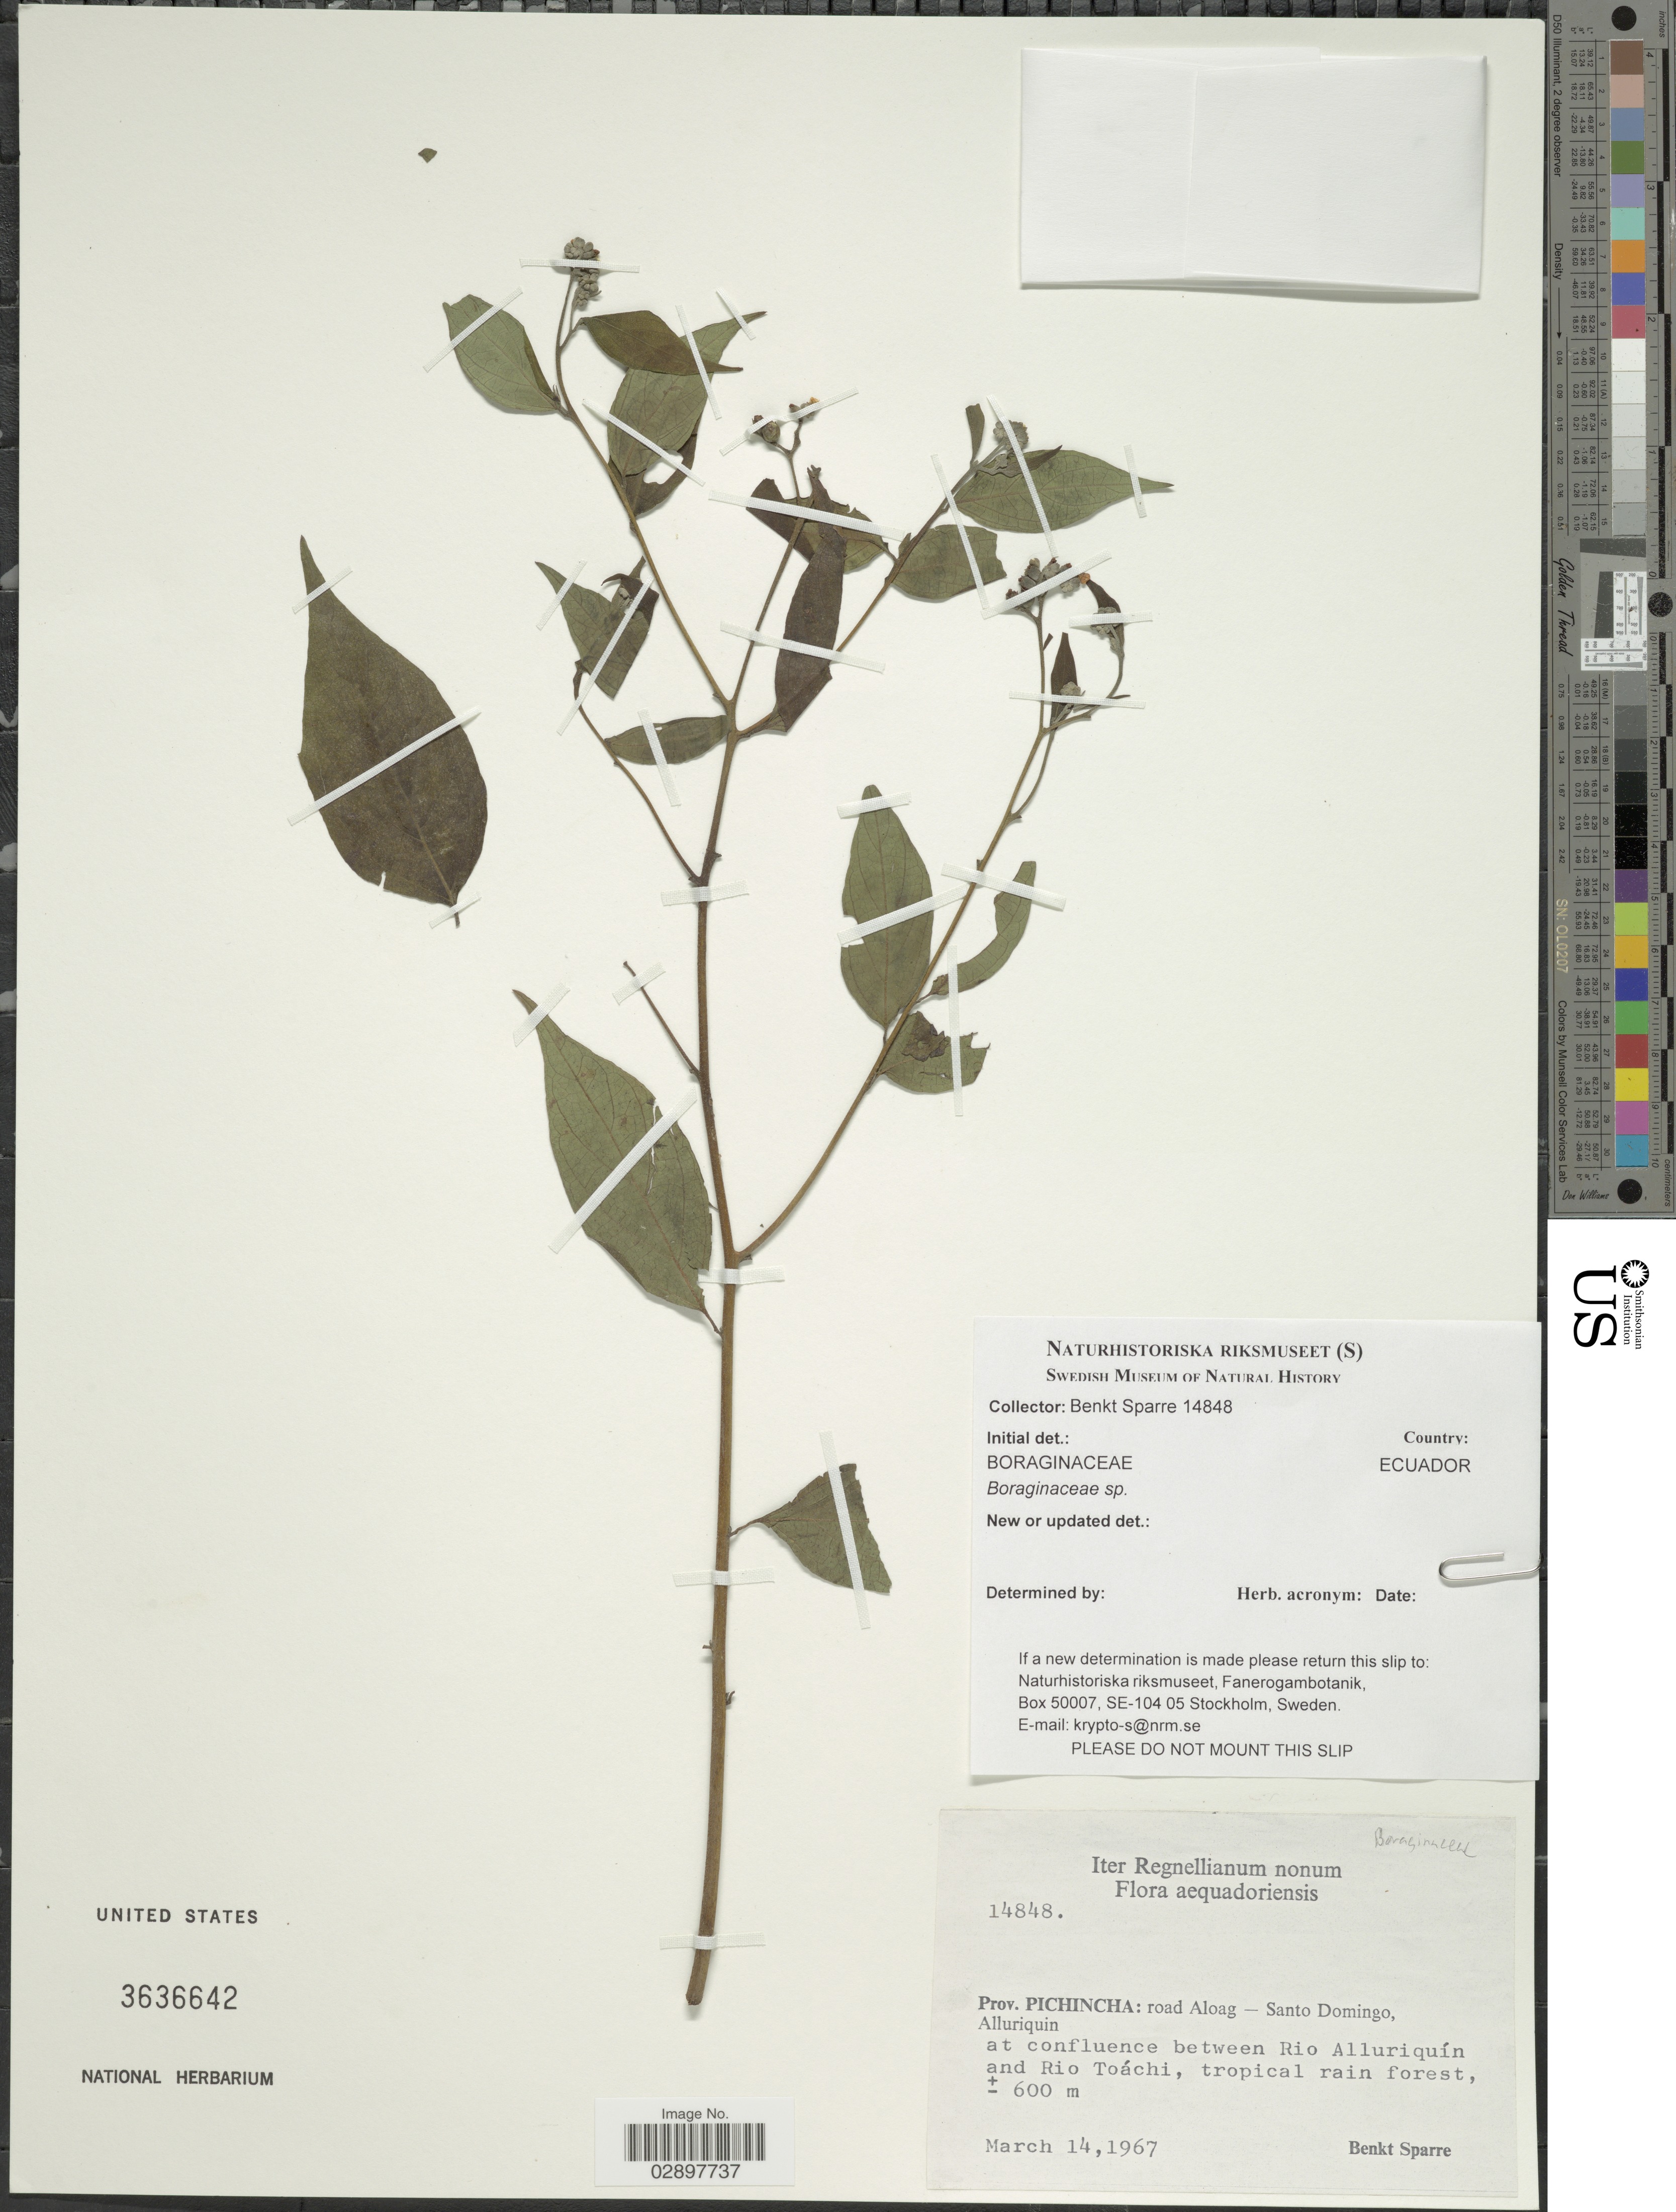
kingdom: Plantae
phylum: Tracheophyta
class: Magnoliopsida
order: Boraginales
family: Cordiaceae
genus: Varronia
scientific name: Varronia sp.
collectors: B. Sparre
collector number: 14848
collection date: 1967-03-14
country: Ecuador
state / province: Pichincha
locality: Road Aloag - Santo Domingo, Alluriquin, at confluence between Rio Alluriquín and Rio Toáchi.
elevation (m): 600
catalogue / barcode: US 3636642